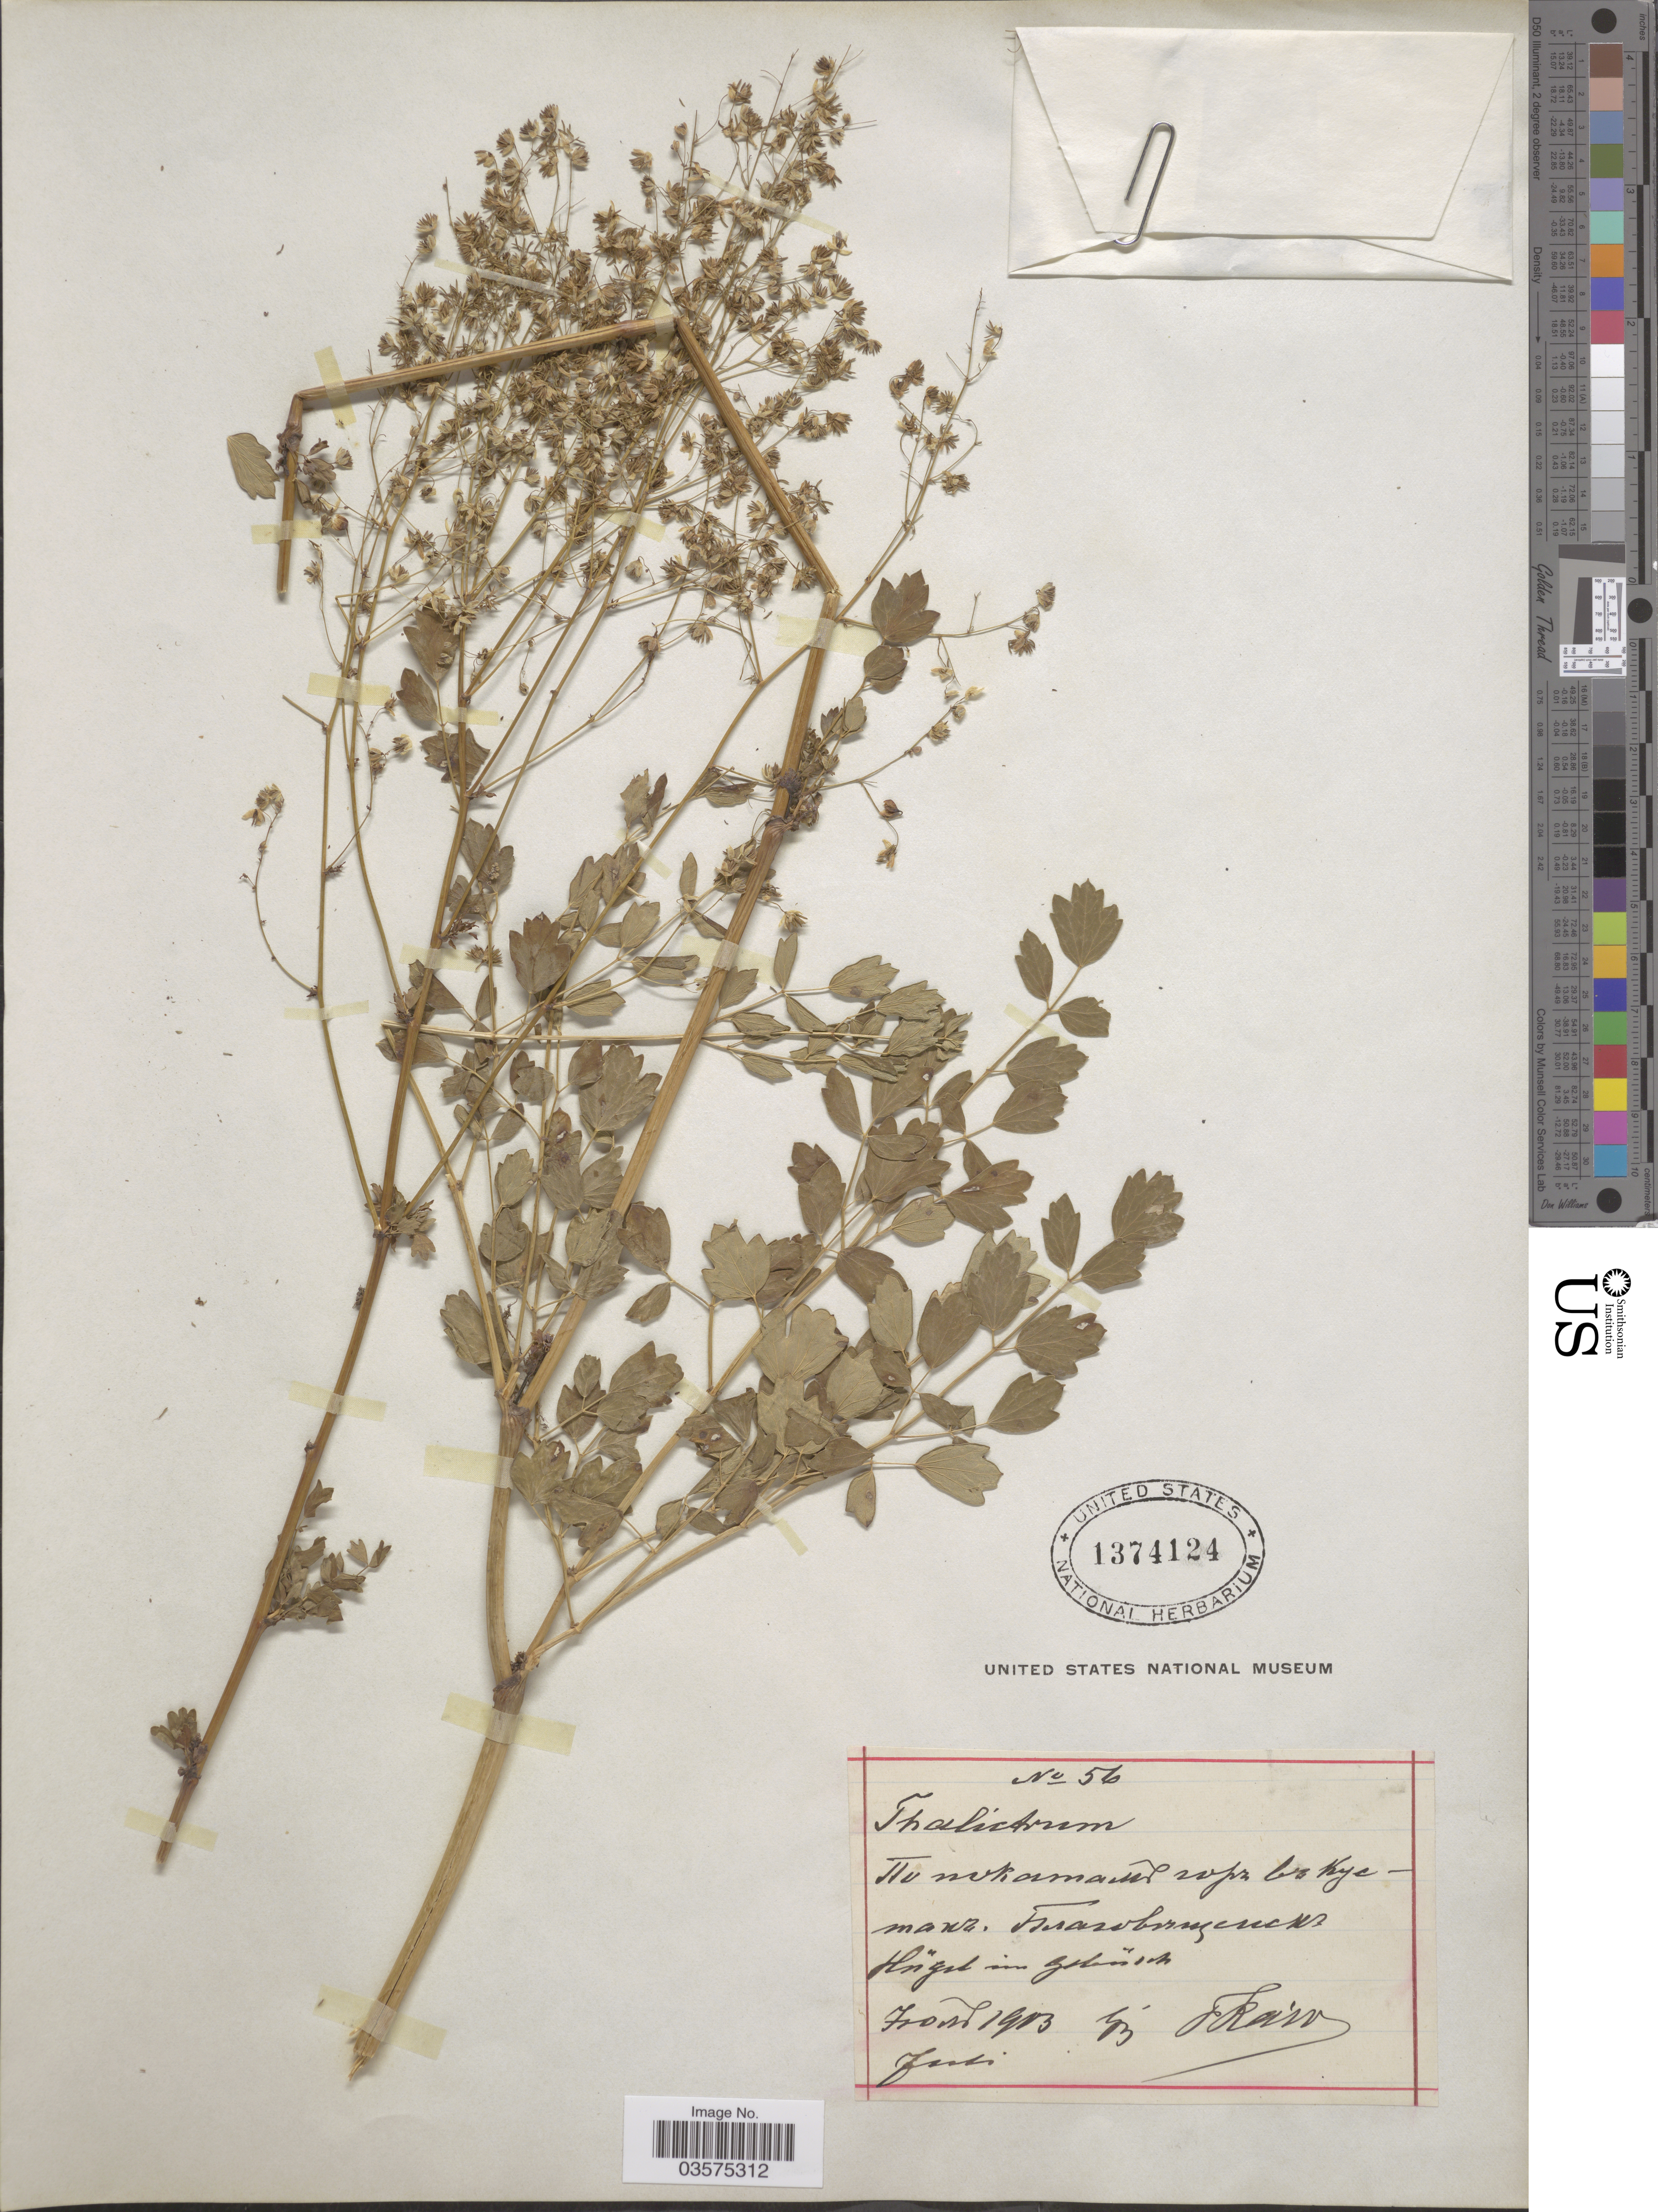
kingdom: Plantae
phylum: Tracheophyta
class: Magnoliopsida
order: Ranunculales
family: Ranunculaceae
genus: Thalictrum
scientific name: Thalictrum sp.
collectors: F. Karo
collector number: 56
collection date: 1913-07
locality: Tlu nukamant rope be kyemanz. Frasubarmencht. [interpreted] Hügel im Gebüsch.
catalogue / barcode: US 1374124